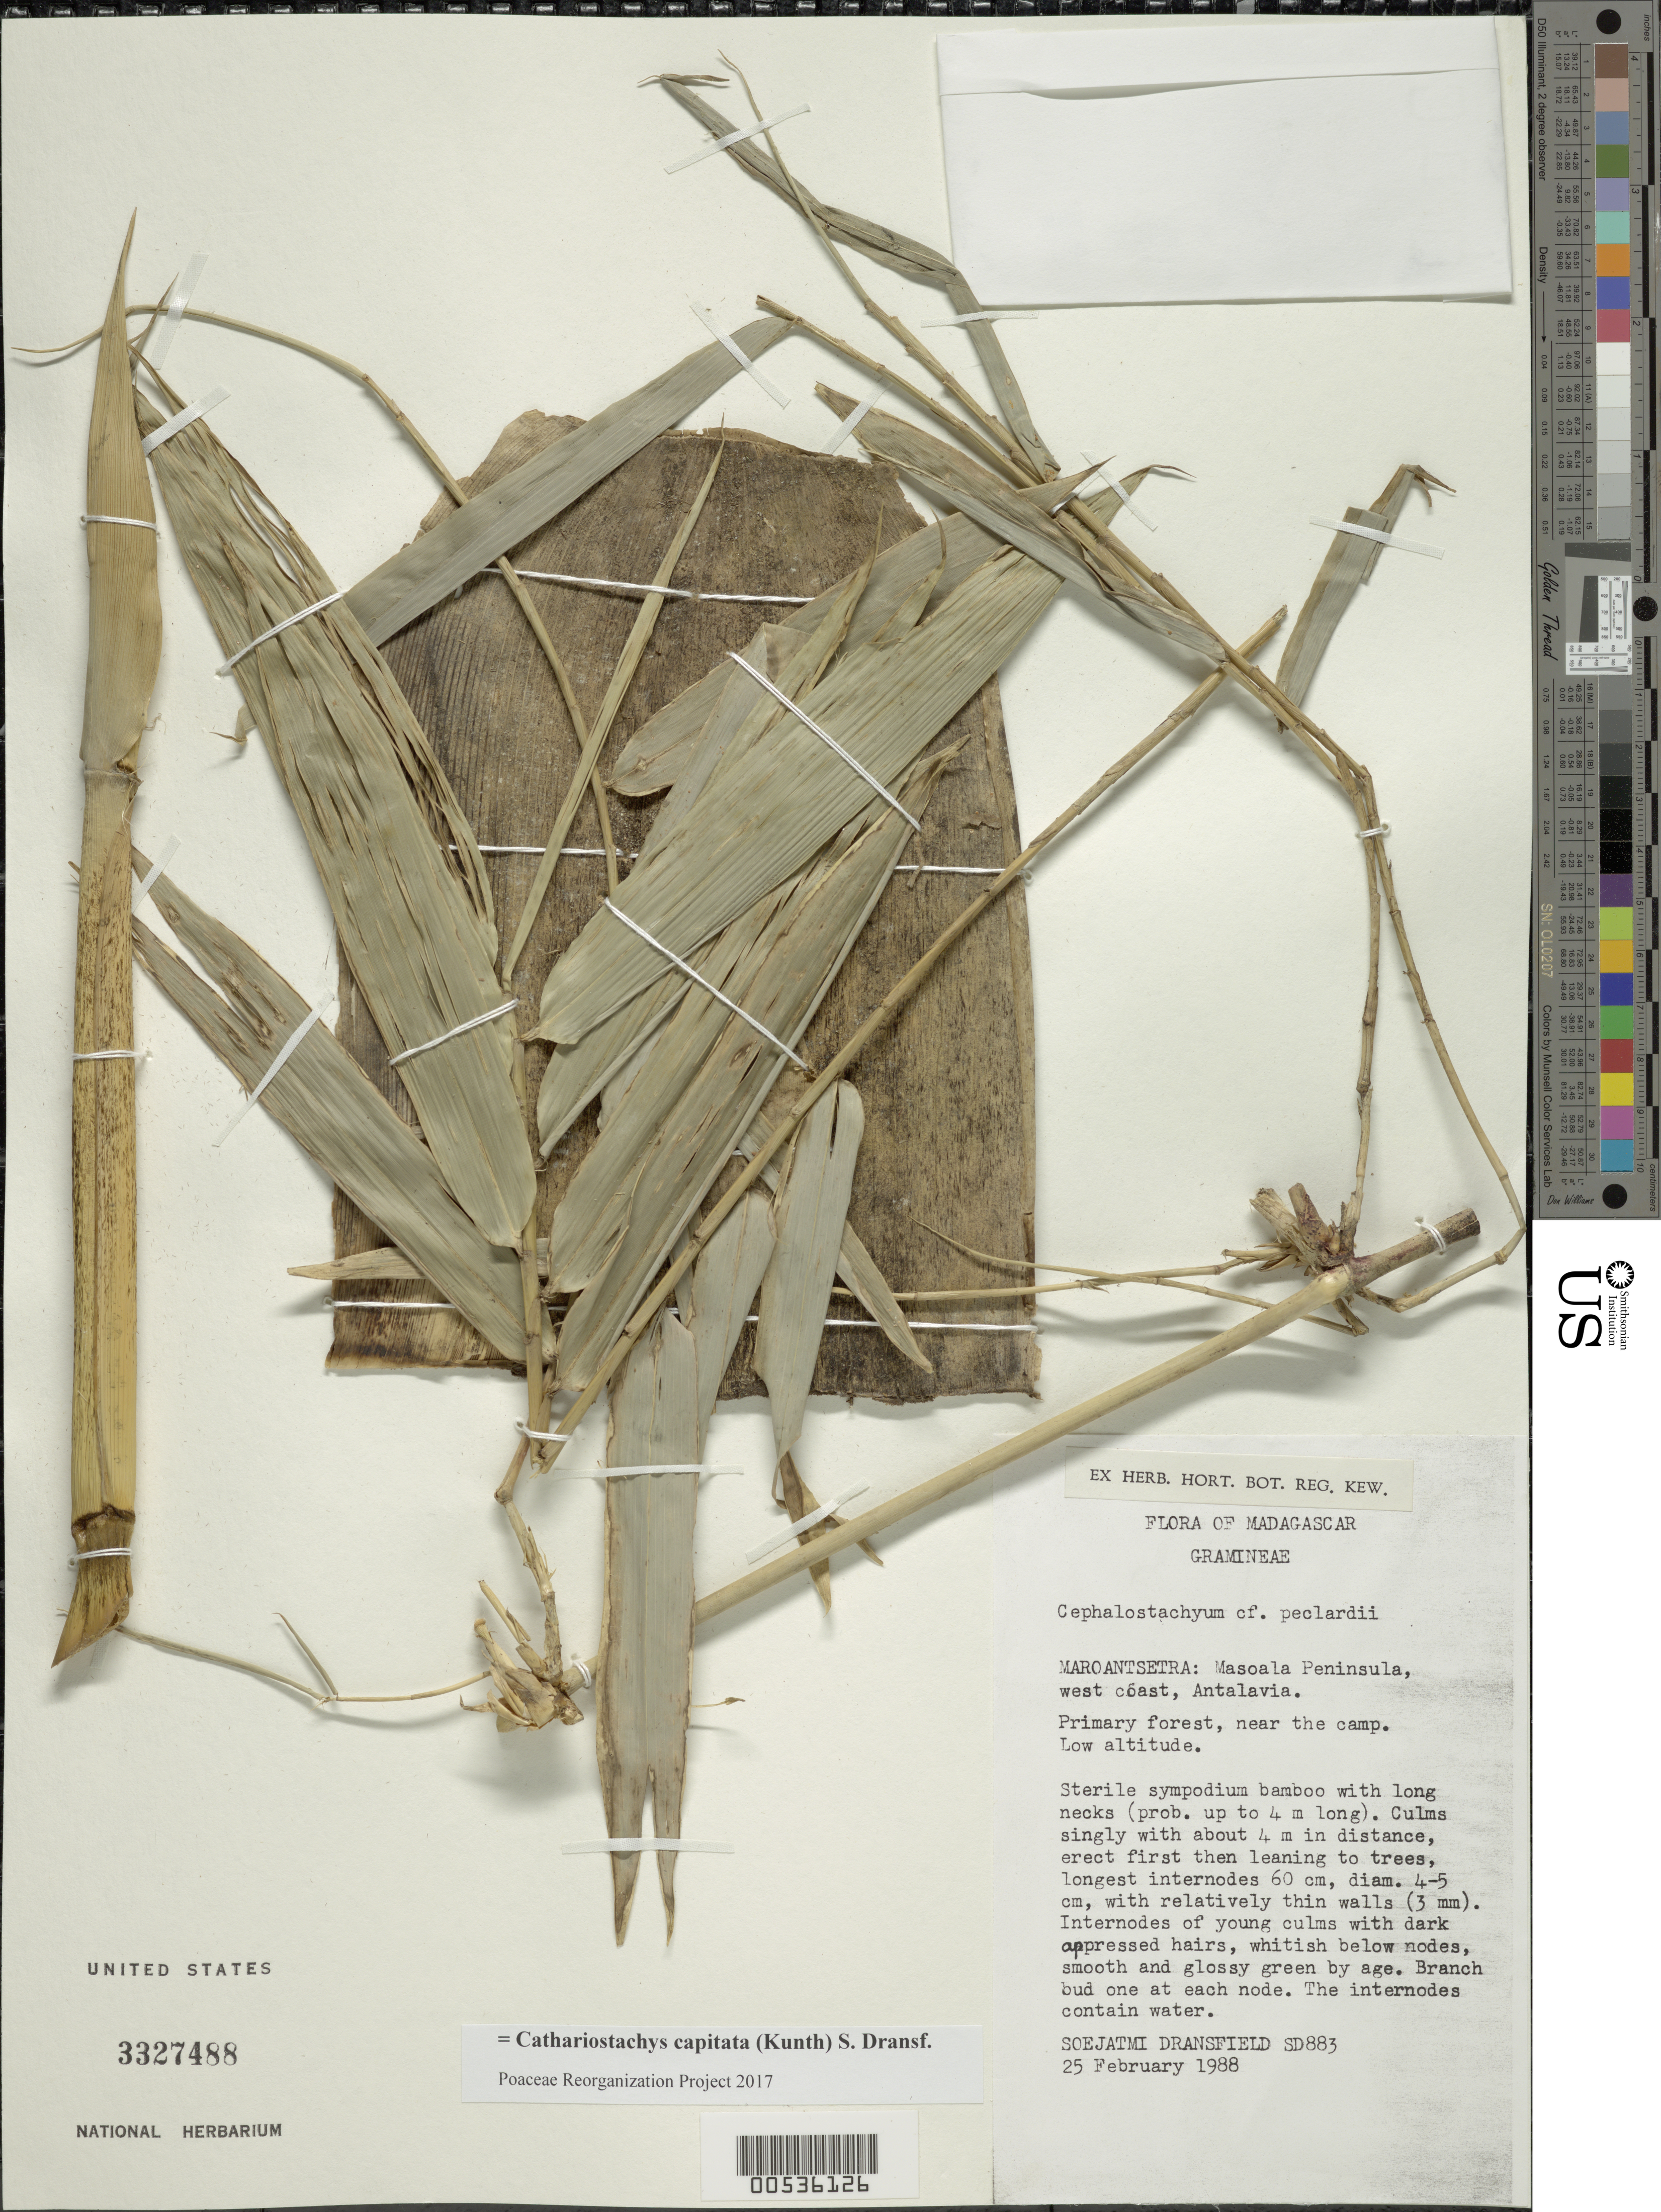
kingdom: Plantae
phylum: Tracheophyta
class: Liliopsida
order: Poales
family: Poaceae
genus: Cathariostachys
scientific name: Cathariostachys capitata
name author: (Kunth) S. Dransf.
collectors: S. Dransfield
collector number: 883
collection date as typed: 25 Feb 1988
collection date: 1988-02-25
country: Madagascar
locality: Maroantsetra, masoala peninsula, antalavia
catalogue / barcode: US 3327488